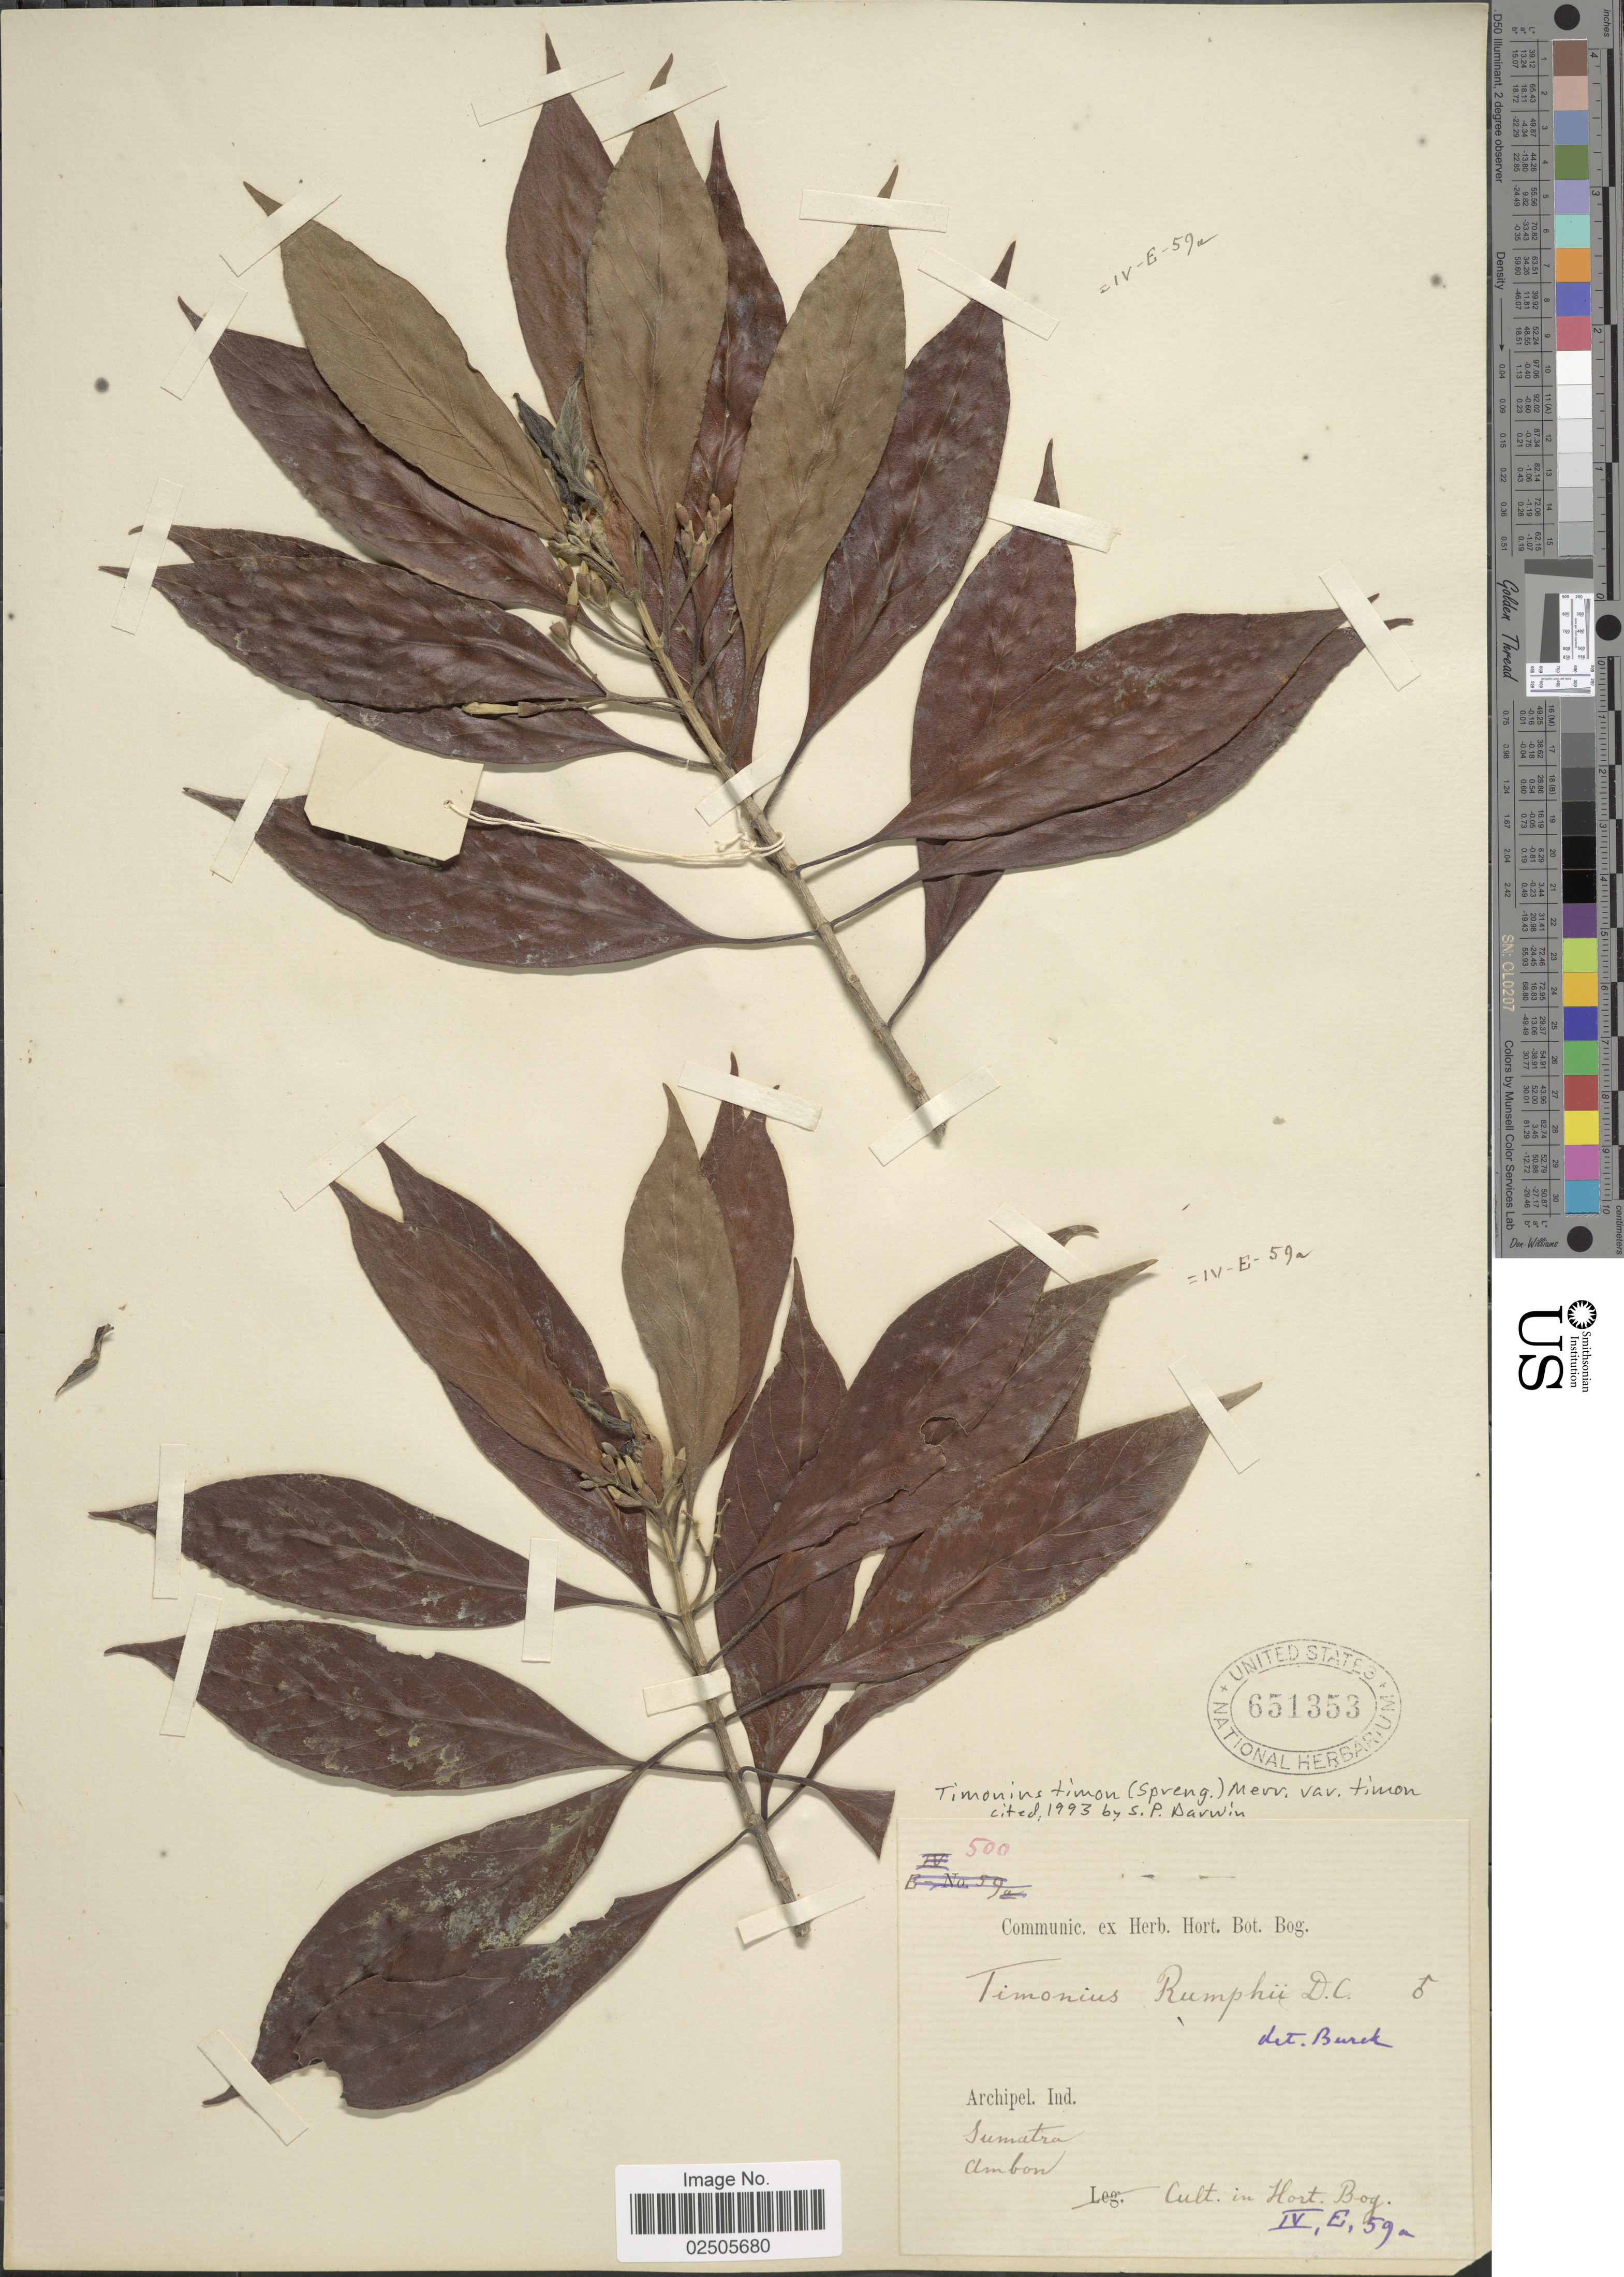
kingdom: Plantae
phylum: Tracheophyta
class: Magnoliopsida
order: Gentianales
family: Rubiaceae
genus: Timonius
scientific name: Timonius timon var. timon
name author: (Spreng.) Merr.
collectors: ex herb. Hort. Bot. Bog.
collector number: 500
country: Indonesia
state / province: Sumatra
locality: Archipel Ind., Ambon, in Hort Bog.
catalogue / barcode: US 651353